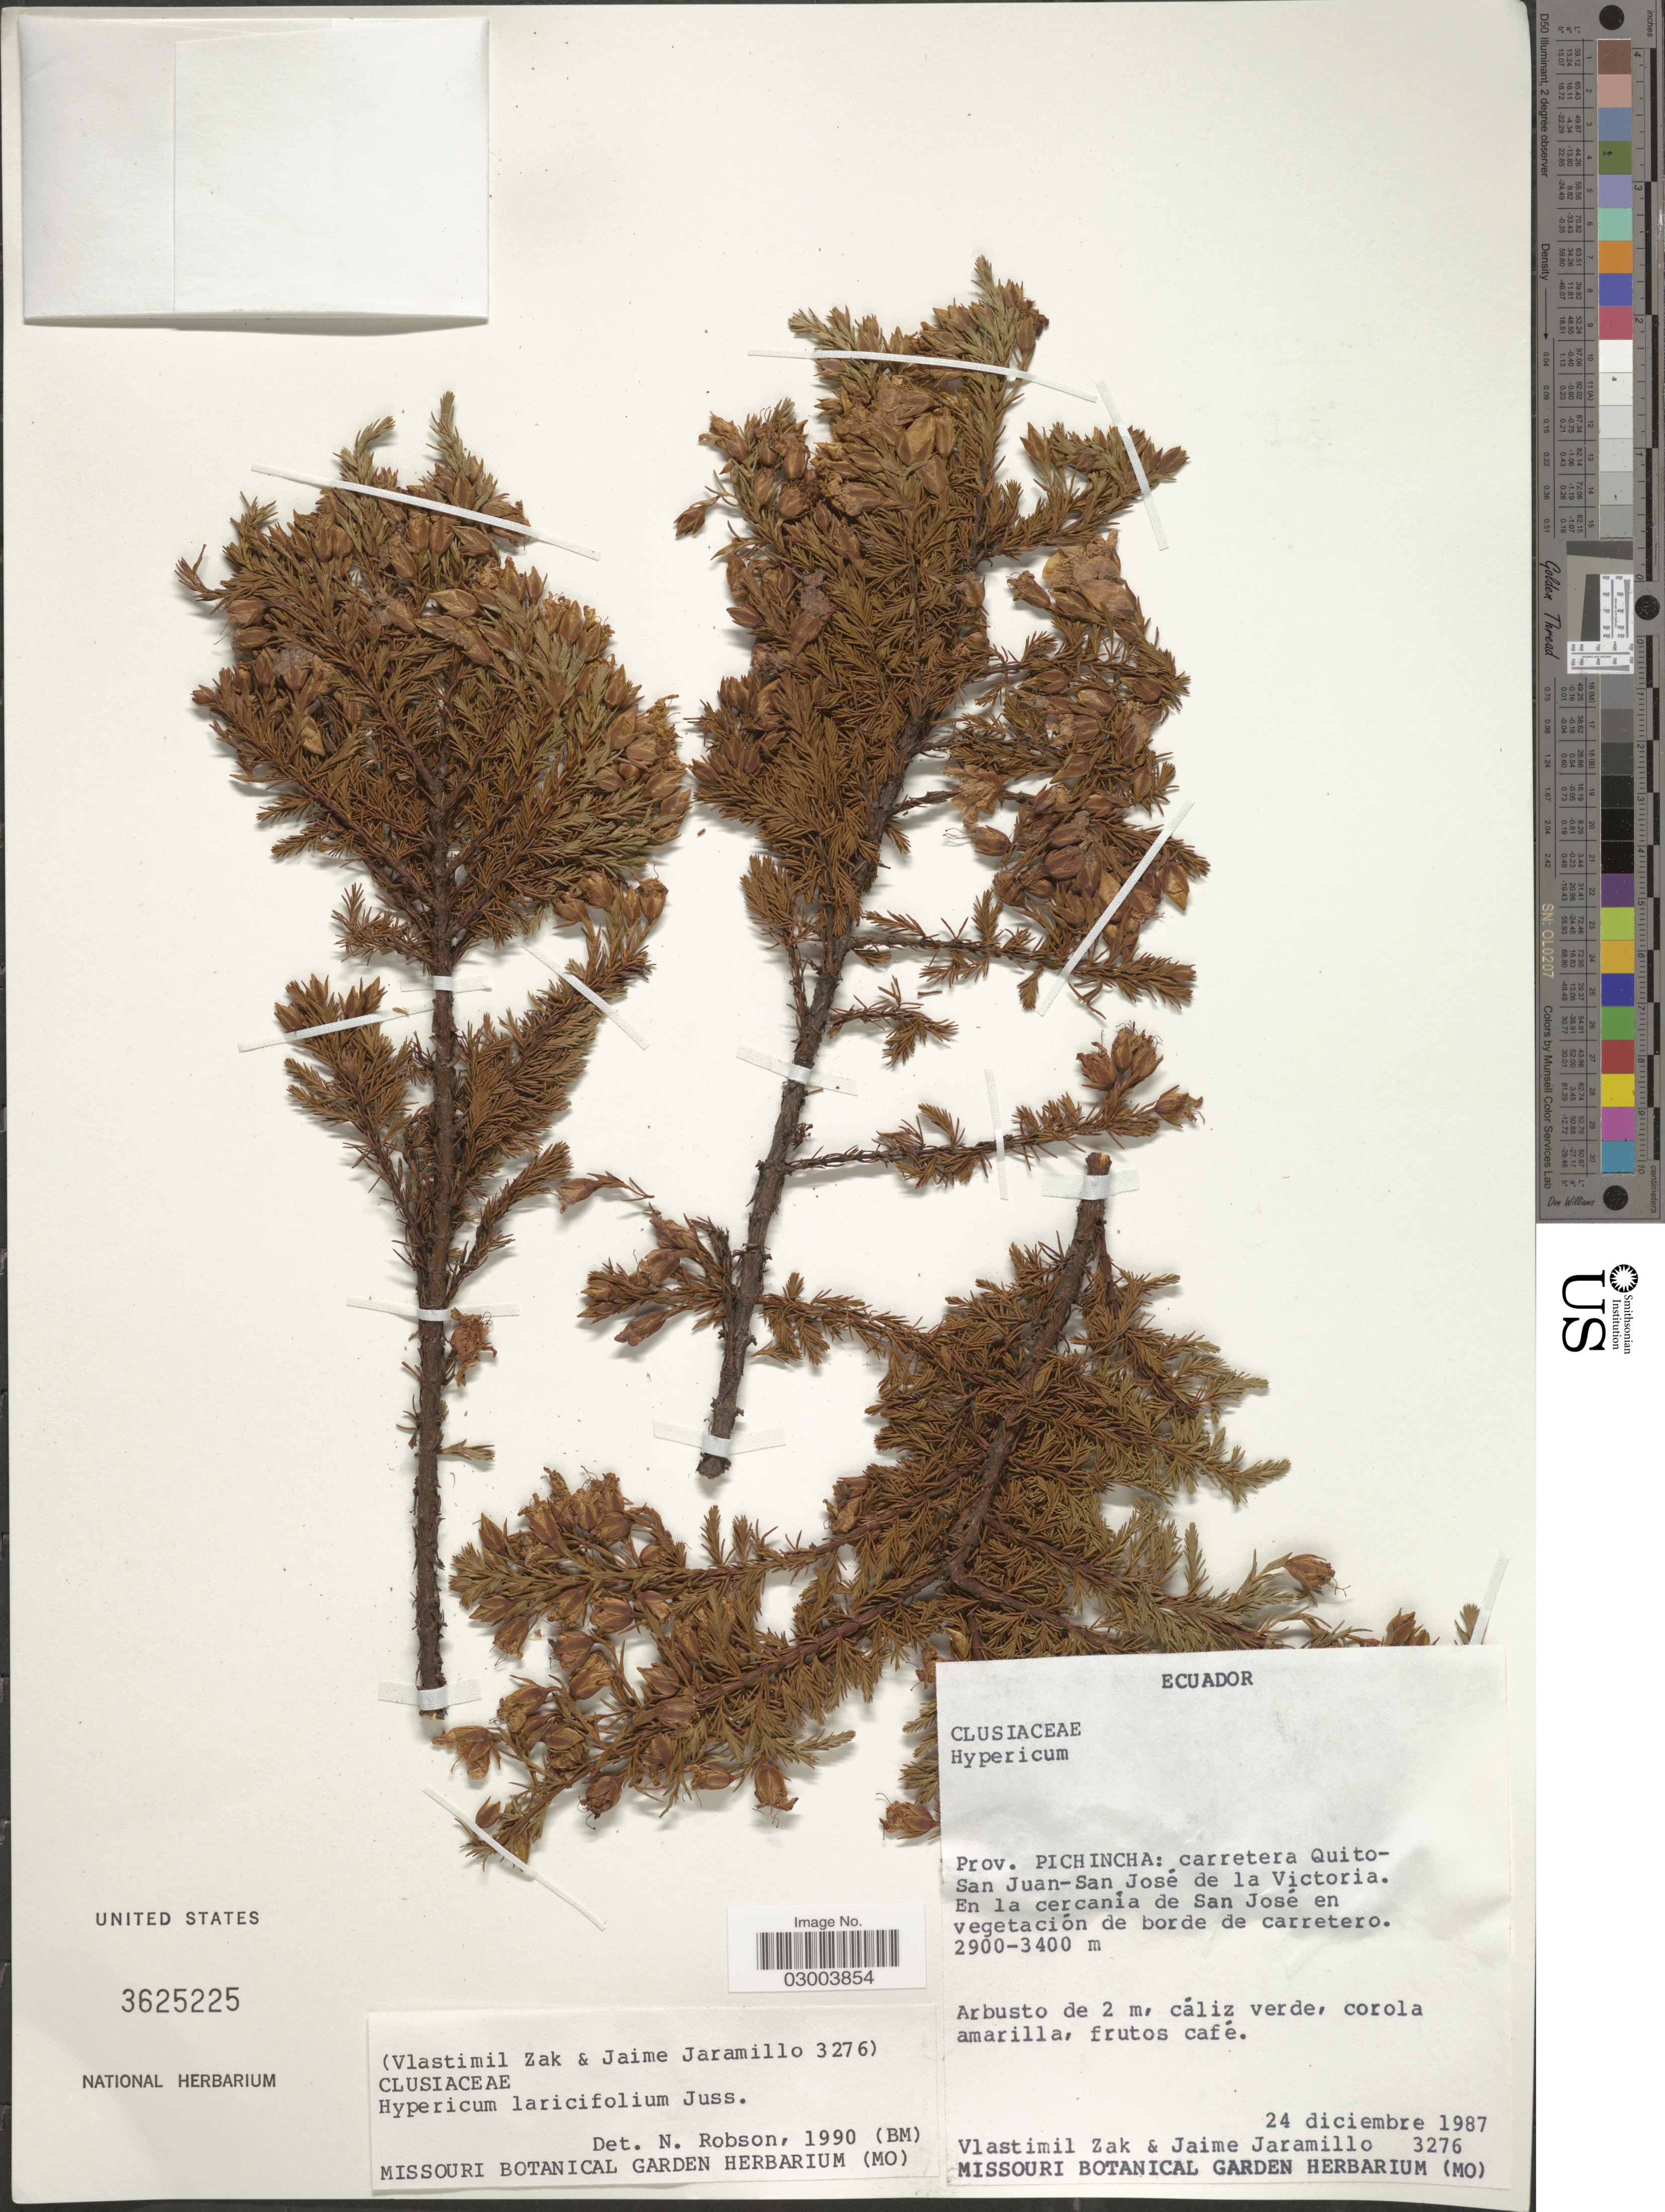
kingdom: Plantae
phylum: Tracheophyta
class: Magnoliopsida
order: Malpighiales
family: Hypericaceae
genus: Hypericum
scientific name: Hypericum laricifolium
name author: Juss.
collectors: V. Zak & J. Jaramillo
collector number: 3276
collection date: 1987-12-24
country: Ecuador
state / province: Pichincha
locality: Carretera Quito-San Juan-San José de la Victoria. En la cercanía de San José en vegetación de borde de carretero.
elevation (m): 2900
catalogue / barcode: US 3625225